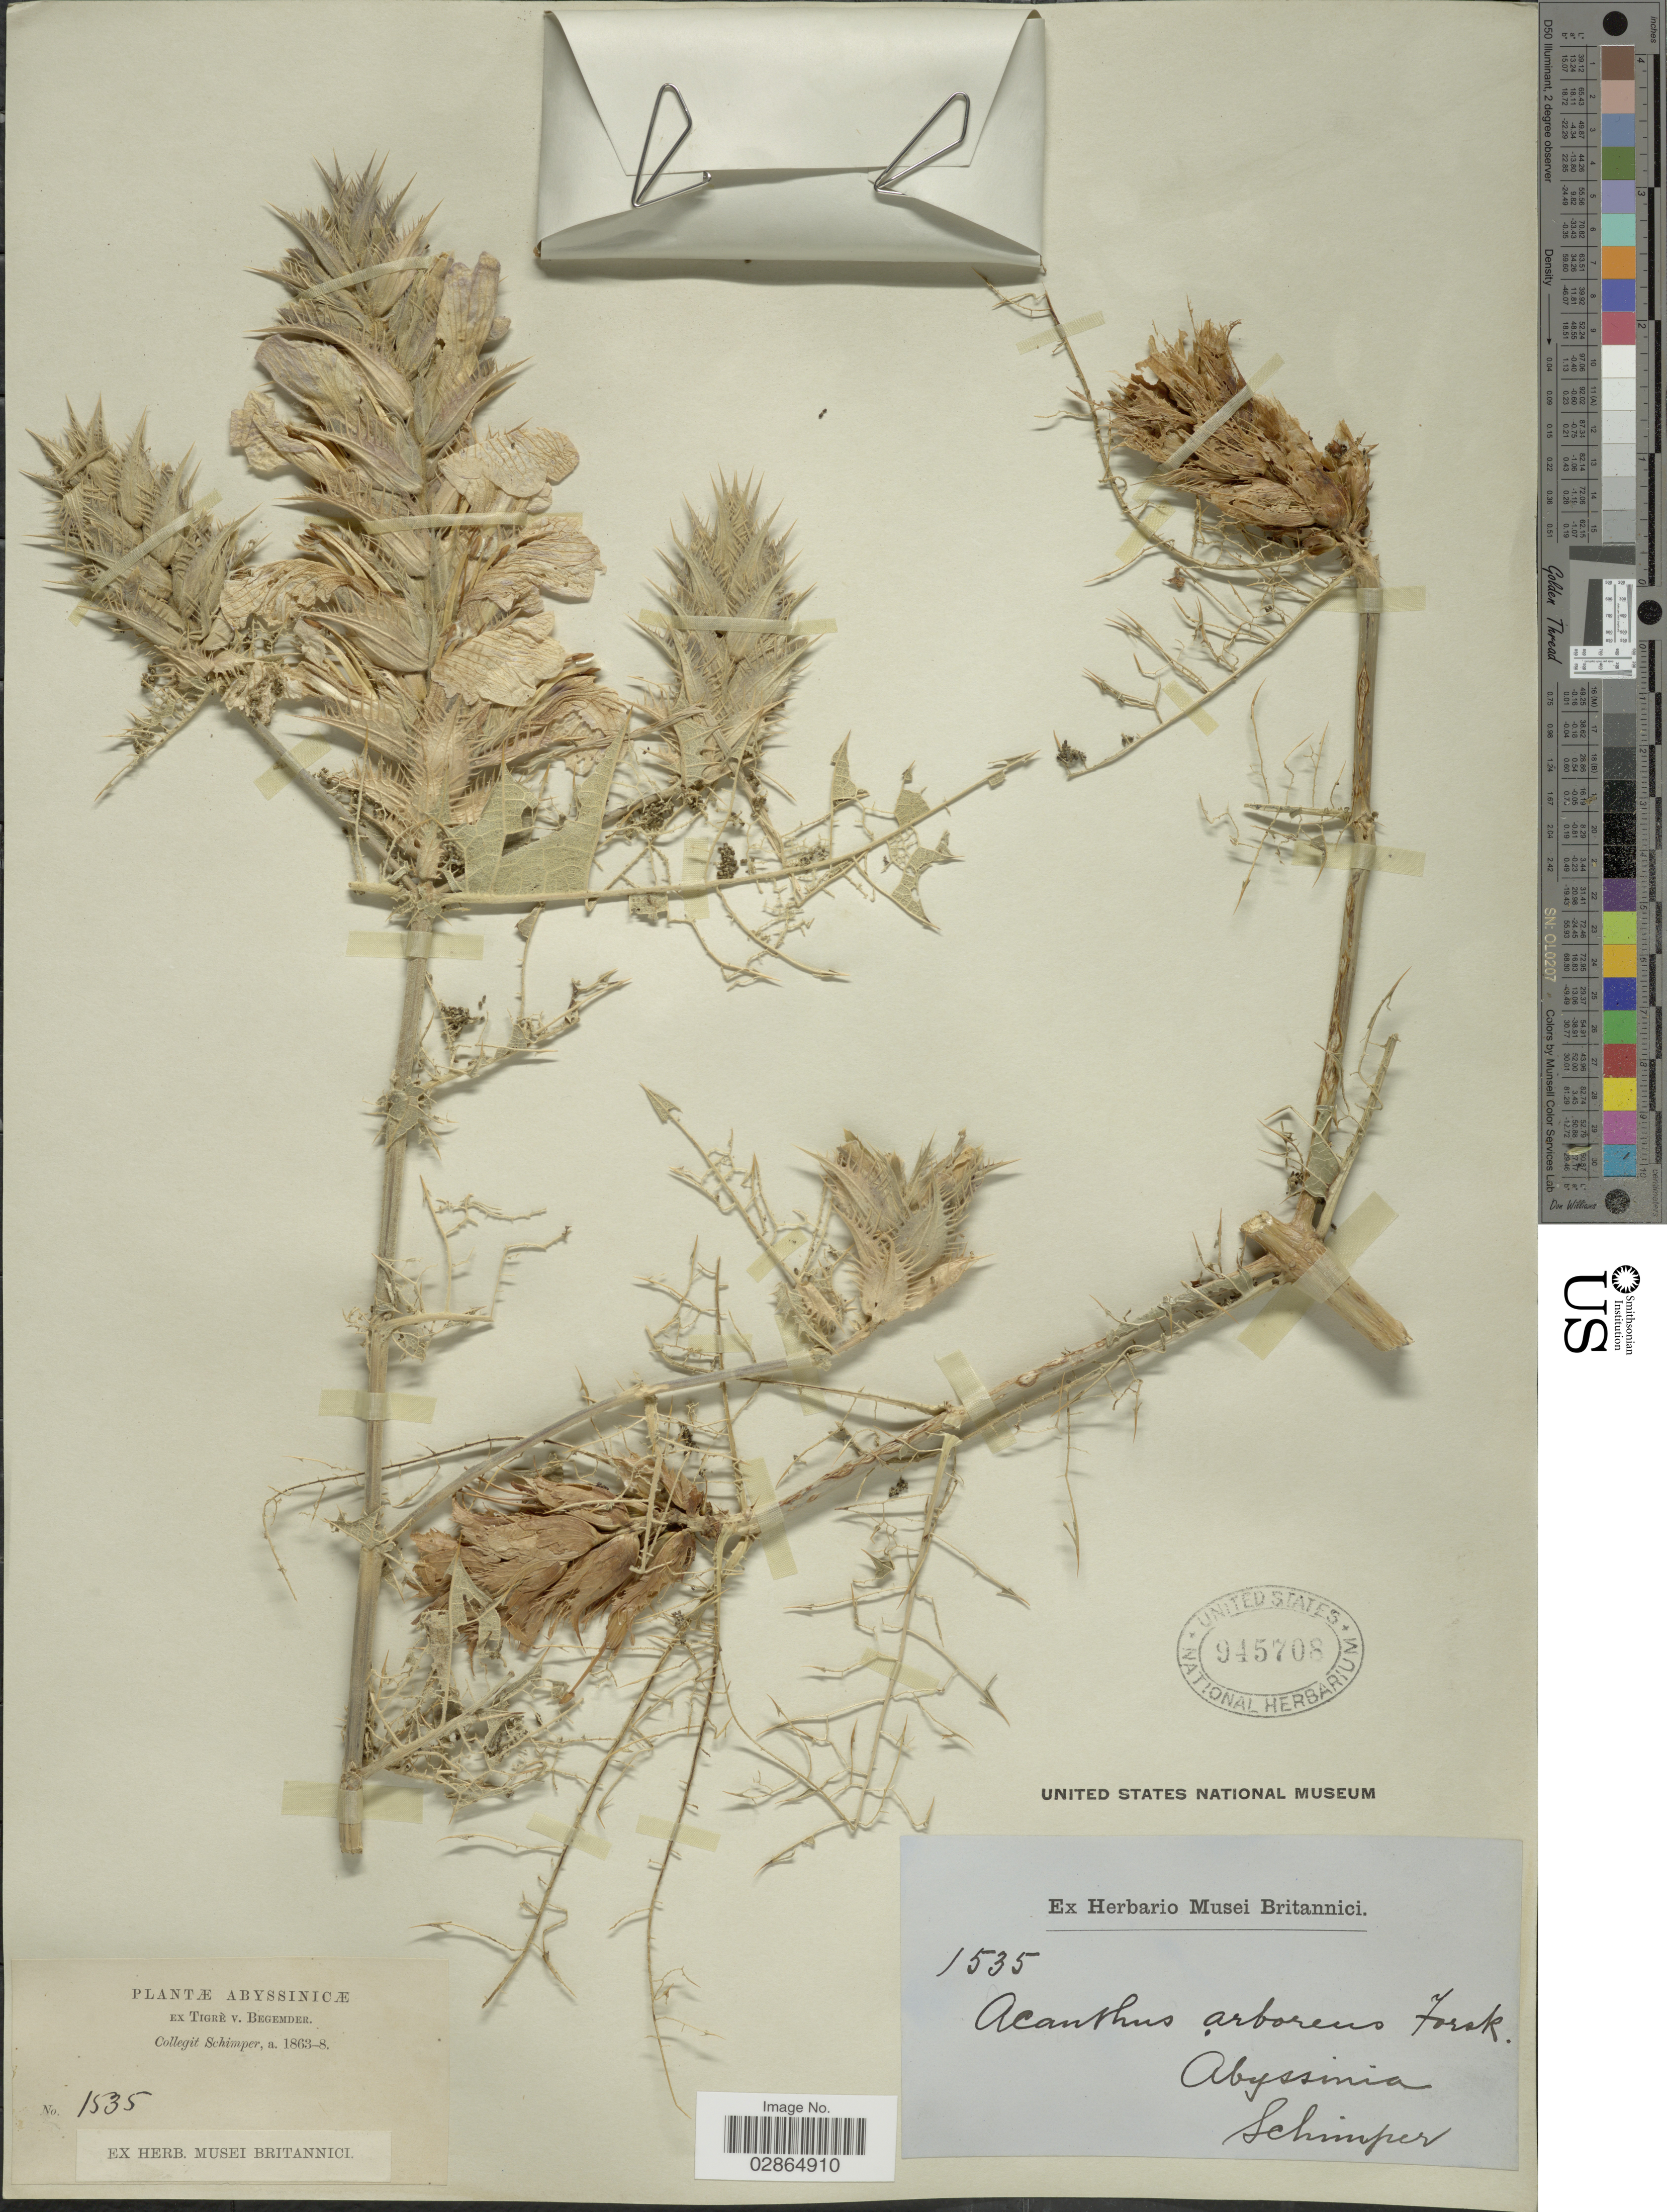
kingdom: Plantae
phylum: Tracheophyta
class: Magnoliopsida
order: Lamiales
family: Acanthaceae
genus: Acanthus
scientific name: Acanthus arboreus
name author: Forssk.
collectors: -. Schimper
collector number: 1535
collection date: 1863/1868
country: Eritrea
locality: Abyssinia.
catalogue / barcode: US 945708